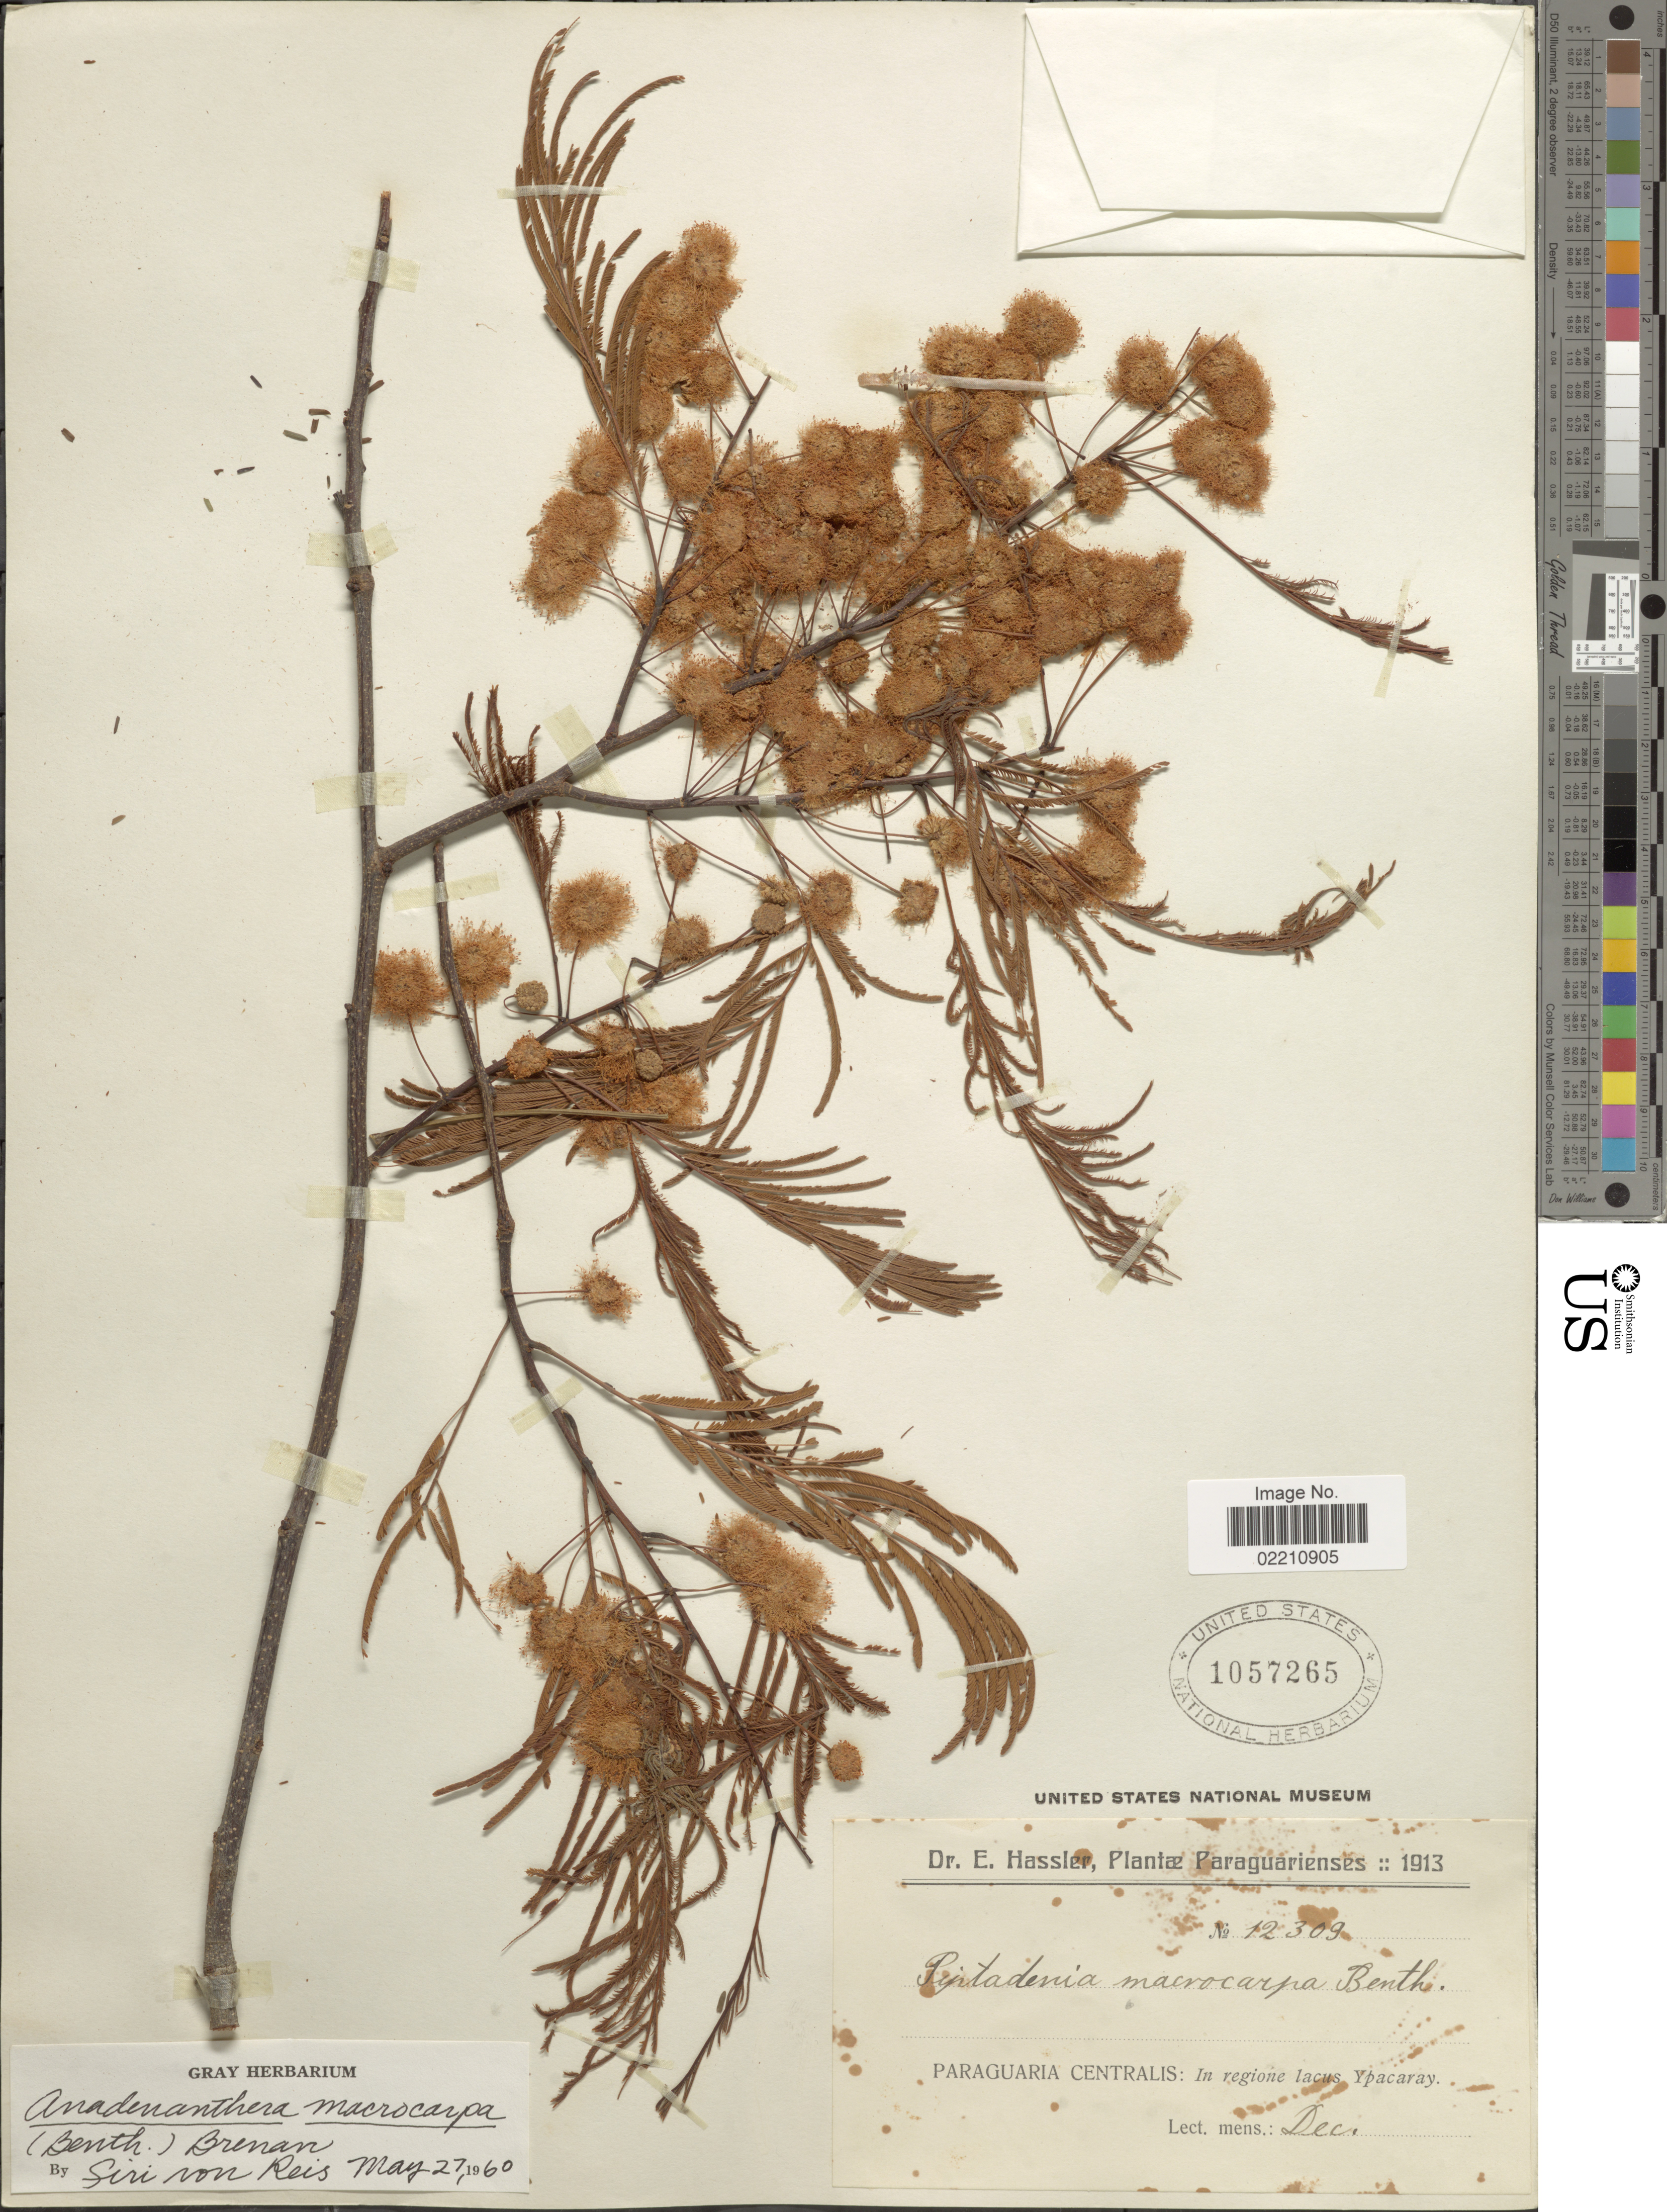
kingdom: Plantae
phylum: Tracheophyta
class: Magnoliopsida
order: Fabales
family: Fabaceae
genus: Anadenanthera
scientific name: Anadenanthera macrocarpa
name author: (Benth.) Brenan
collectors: E. Hassler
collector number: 12309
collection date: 1913-12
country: Paraguay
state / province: Paraguari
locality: Paraguaria Centralis: In regione lacus Ypacaray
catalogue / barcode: US 1057265